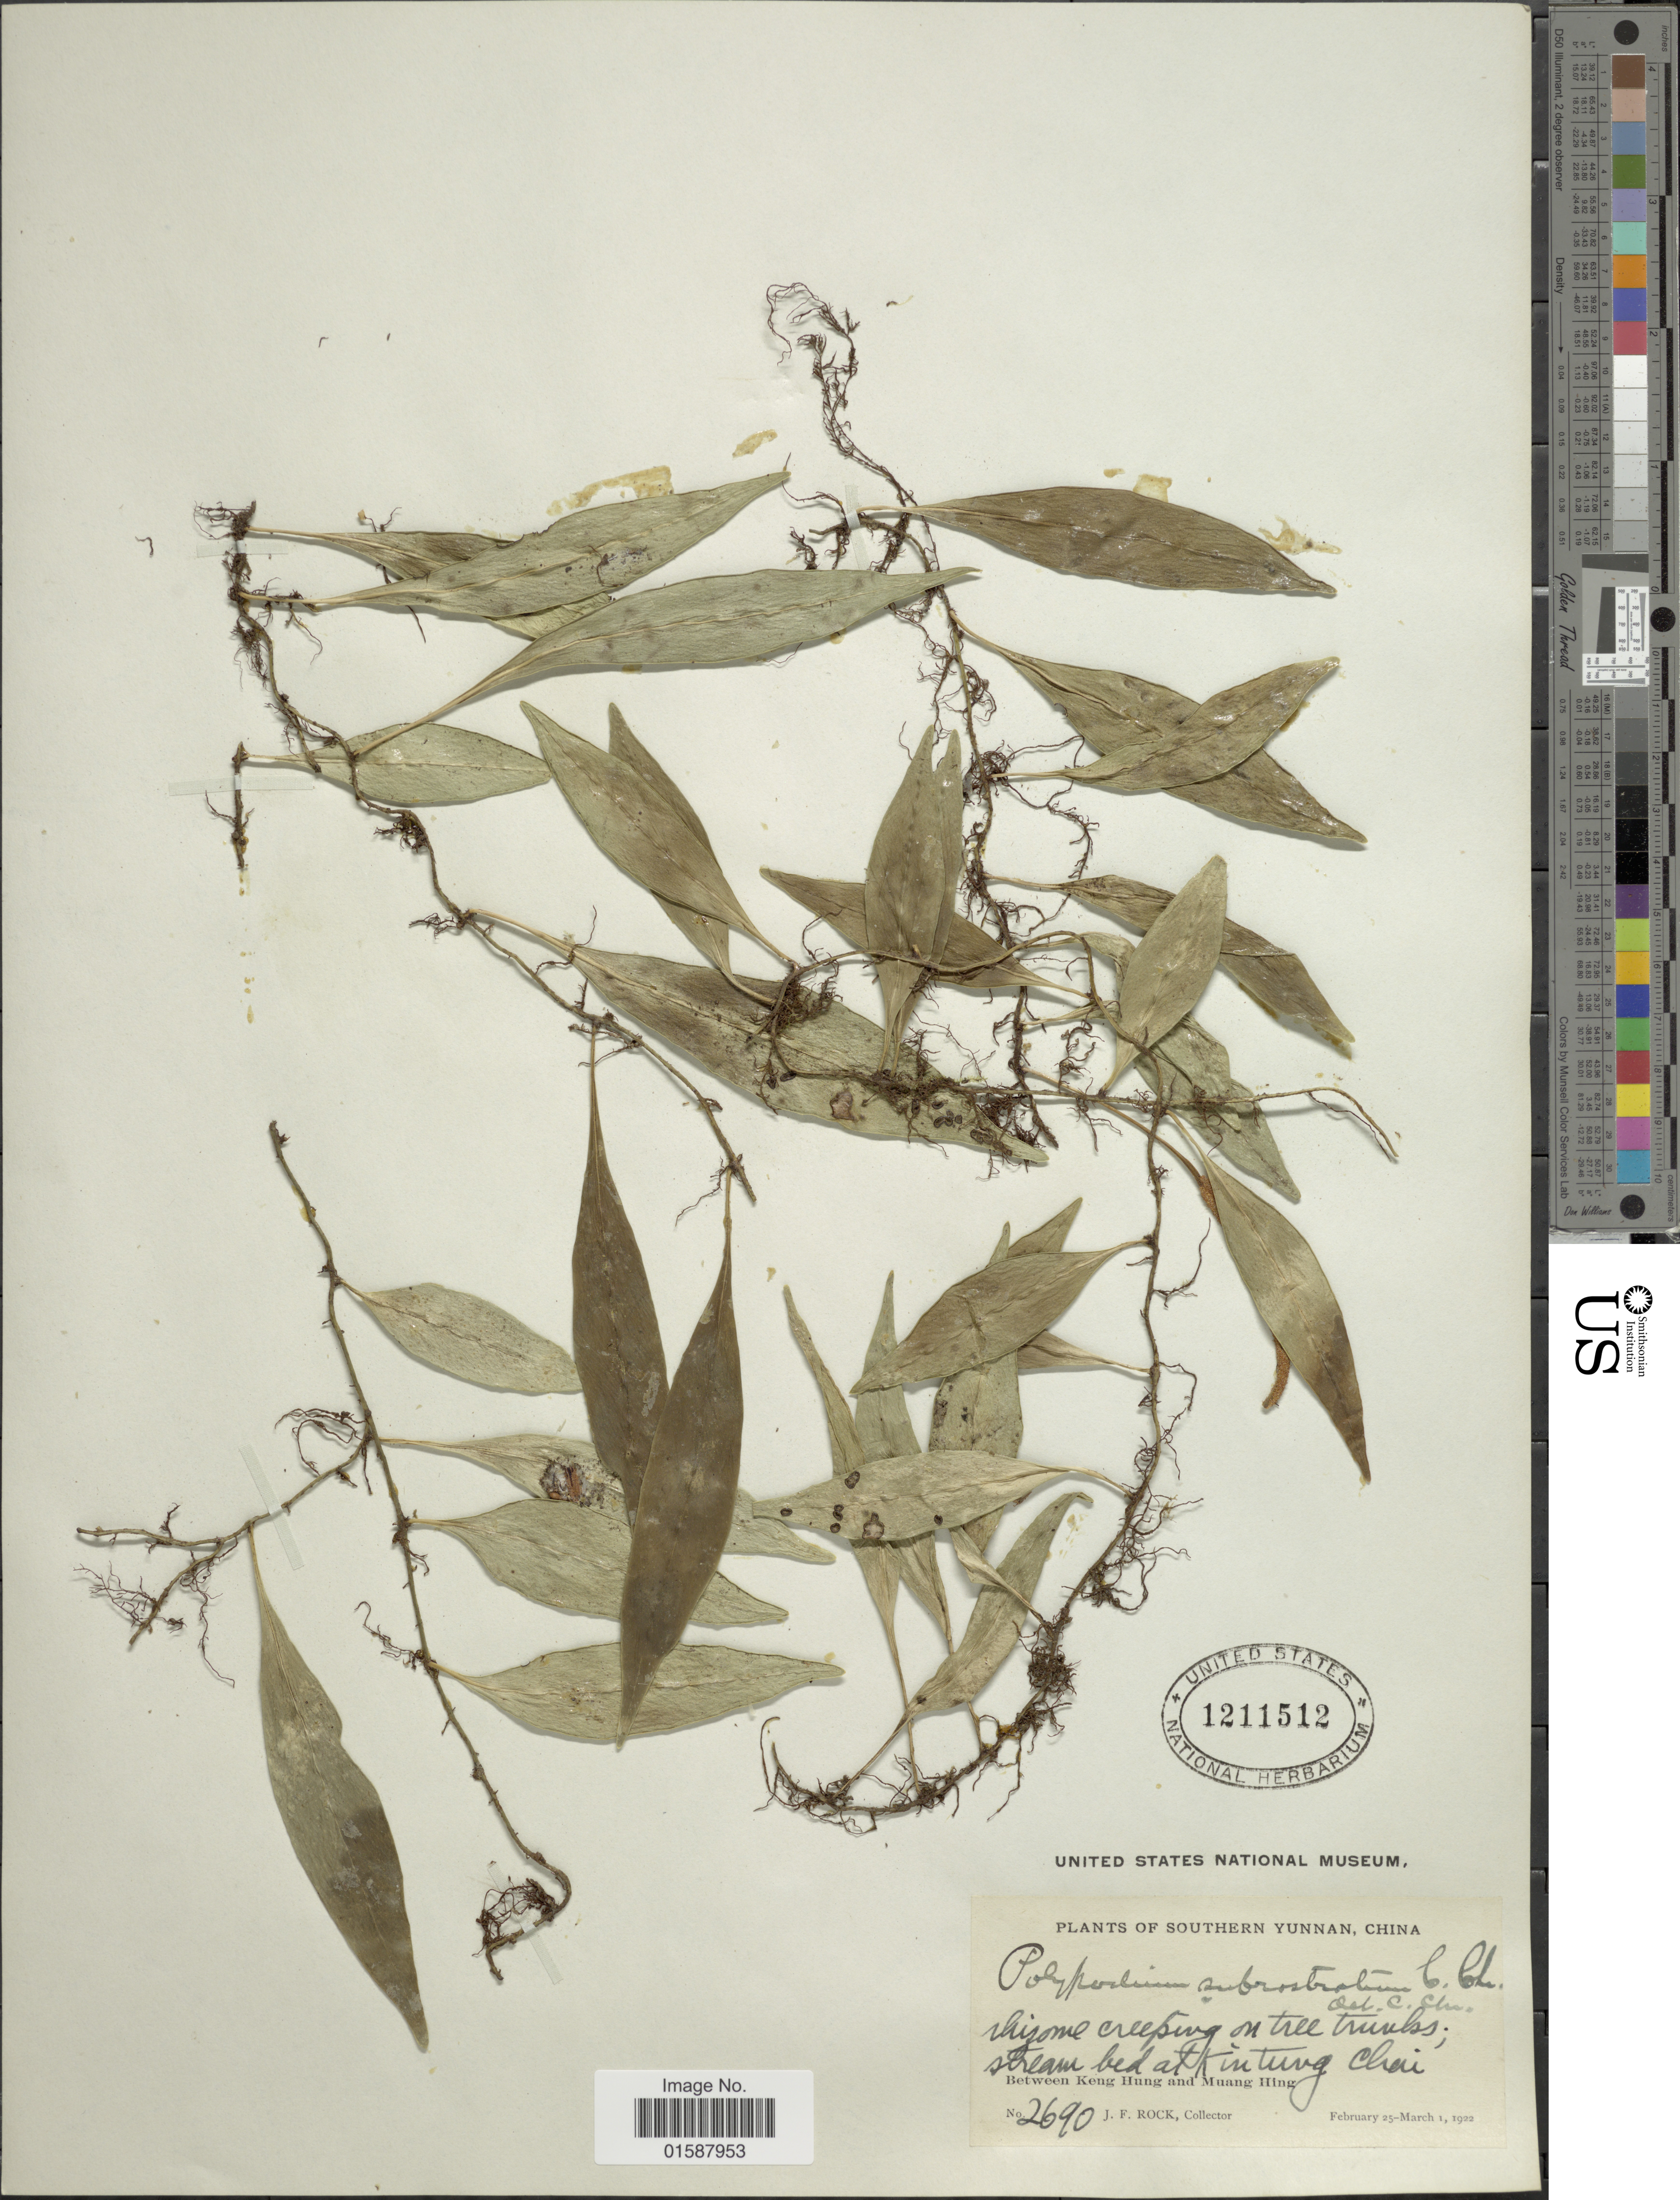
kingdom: Plantae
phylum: Tracheophyta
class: Polypodiopsida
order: Polypodiales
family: Polypodiaceae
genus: Lepisorus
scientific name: Lepisorus subrostratus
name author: (C. Chr.) C. Chr. & Tardieu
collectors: J. Rock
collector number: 2690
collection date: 1922-02-25/1922-03-01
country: China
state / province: Yunnan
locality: Southern Yunnan, Stream bed at Kintung Chai. Between Keng Hung and Muang Hing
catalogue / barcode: US 1211512